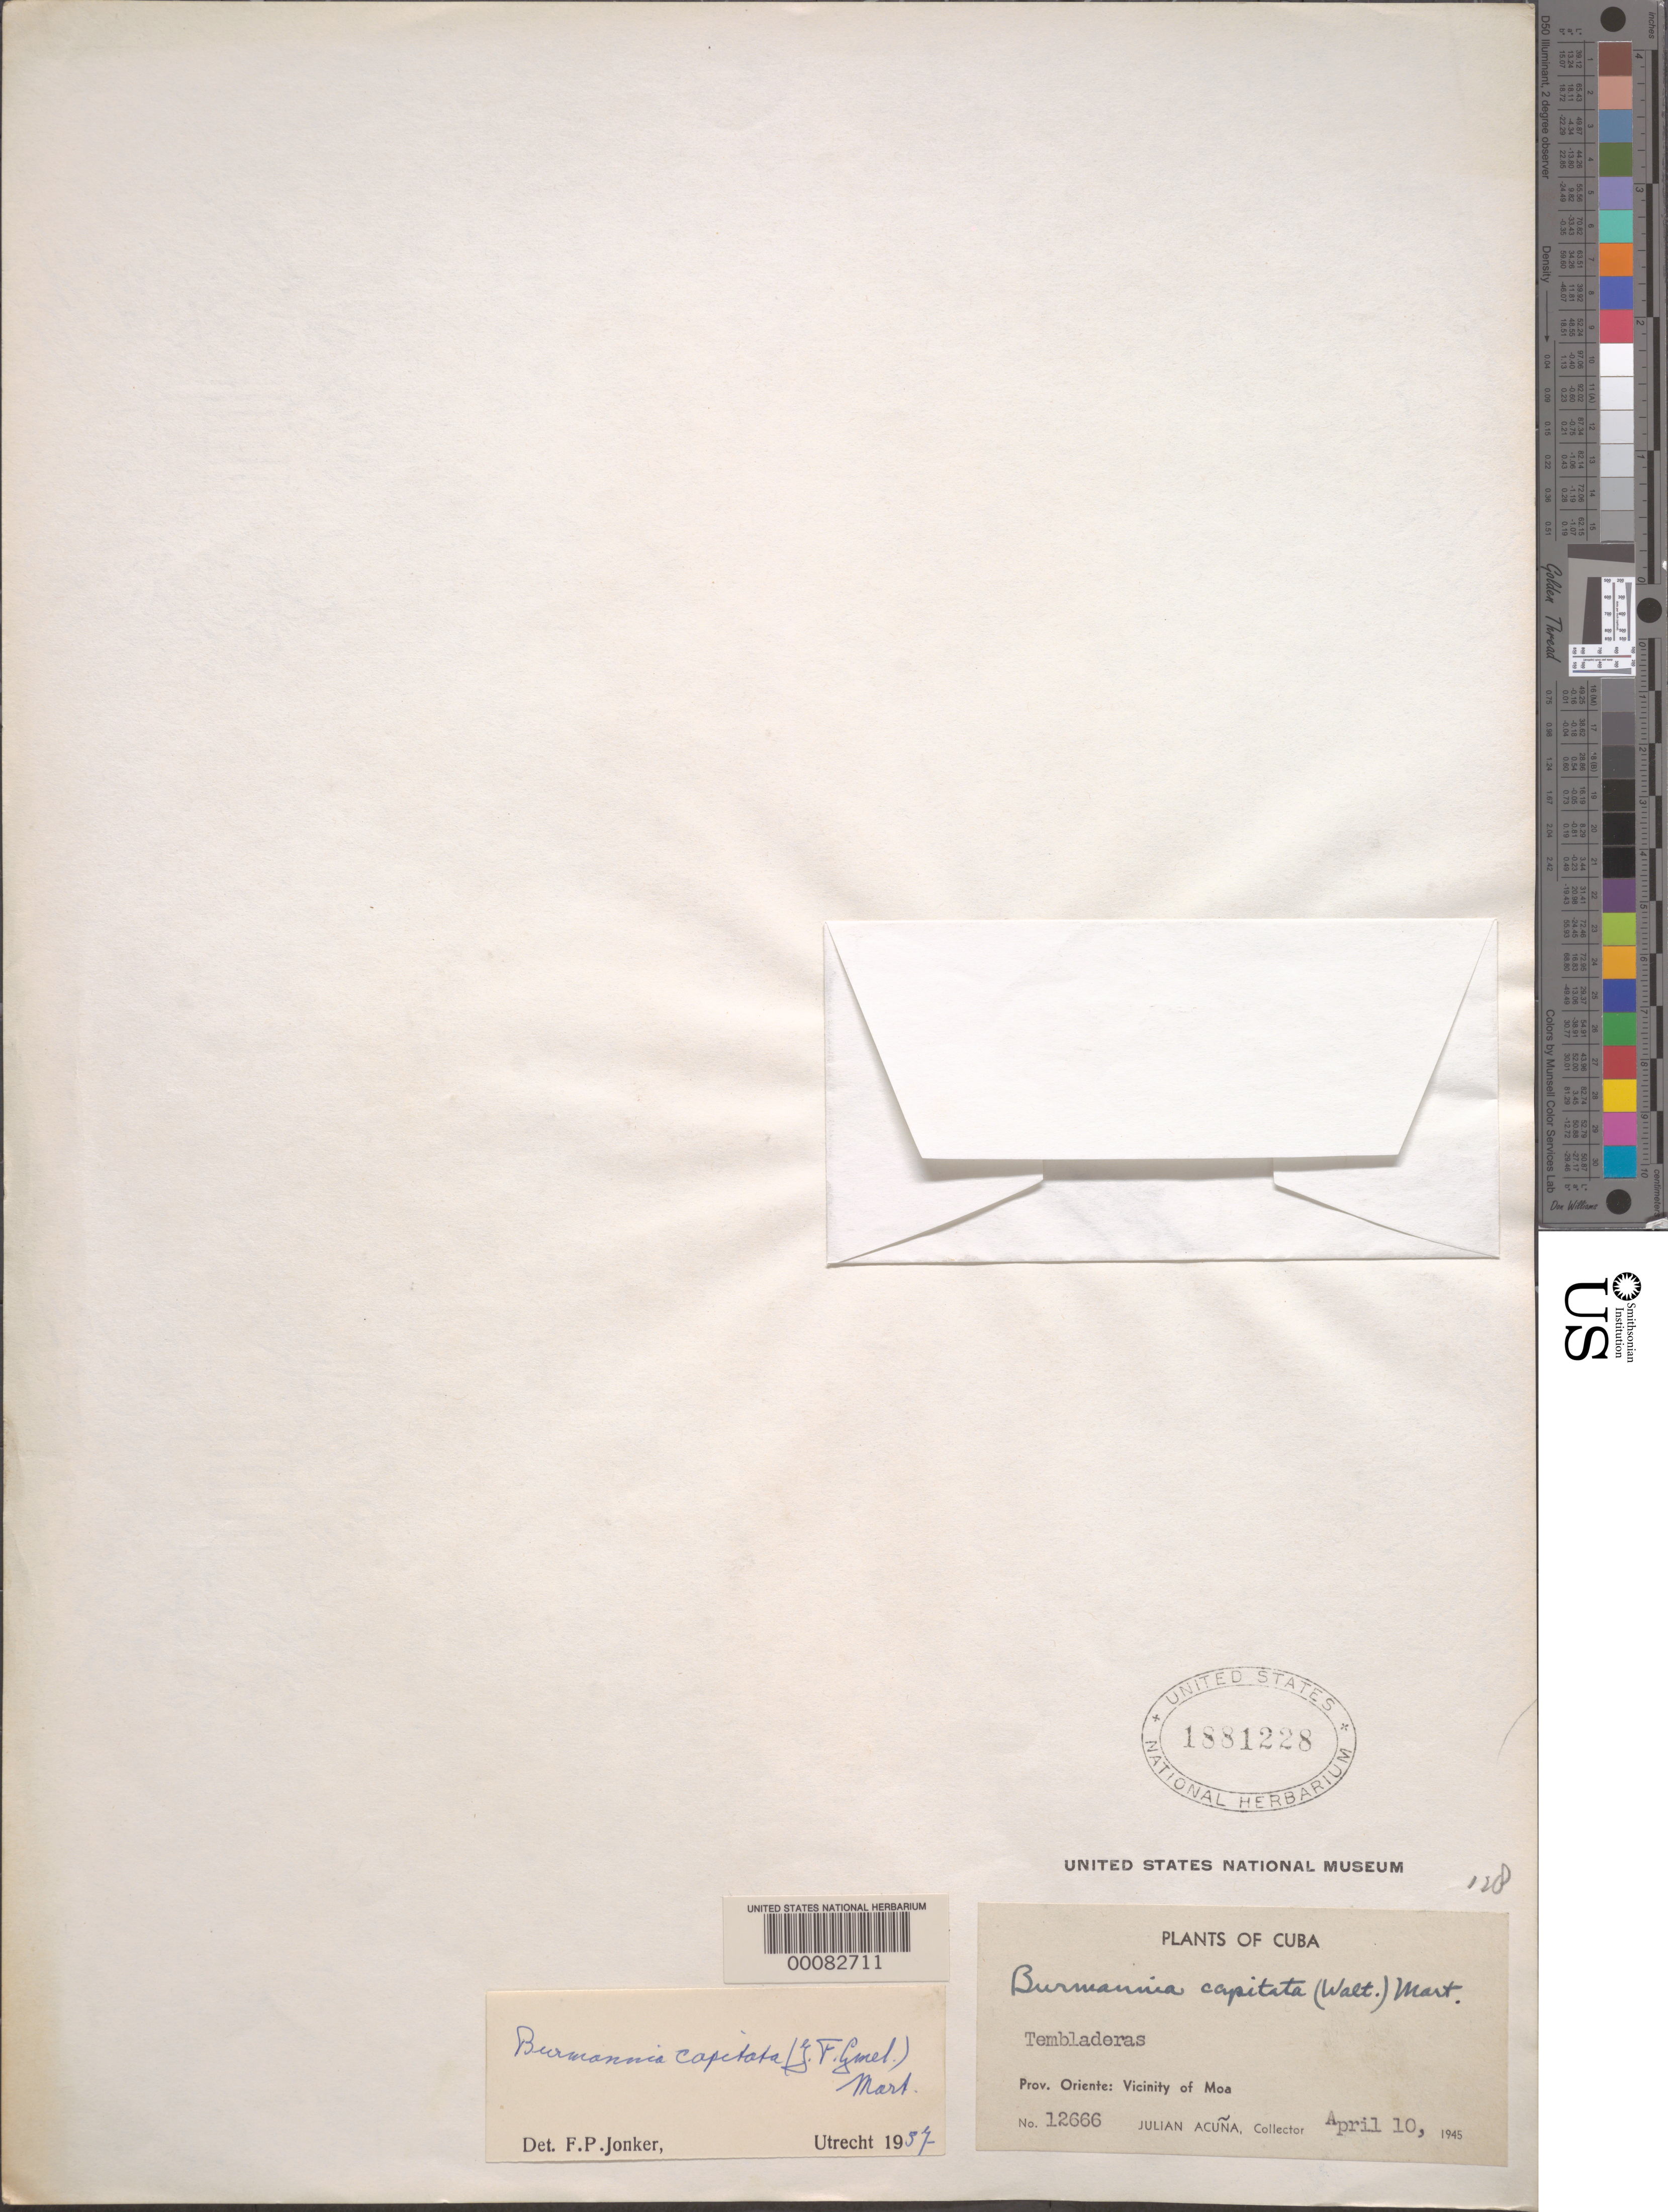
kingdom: Plantae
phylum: Tracheophyta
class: Liliopsida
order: Dioscoreales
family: Burmanniaceae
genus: Burmannia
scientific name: Burmannia capitata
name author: (Walter ex J.F. Gmel.) Mart.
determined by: Jonker, F. P.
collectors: J. Acuña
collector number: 12666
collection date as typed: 10 Apr 1945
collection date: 1945-04-10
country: Cuba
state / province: Holguín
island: Cuba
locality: Moa vicinity [Oriente]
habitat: Trembladeras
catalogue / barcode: US 1881228